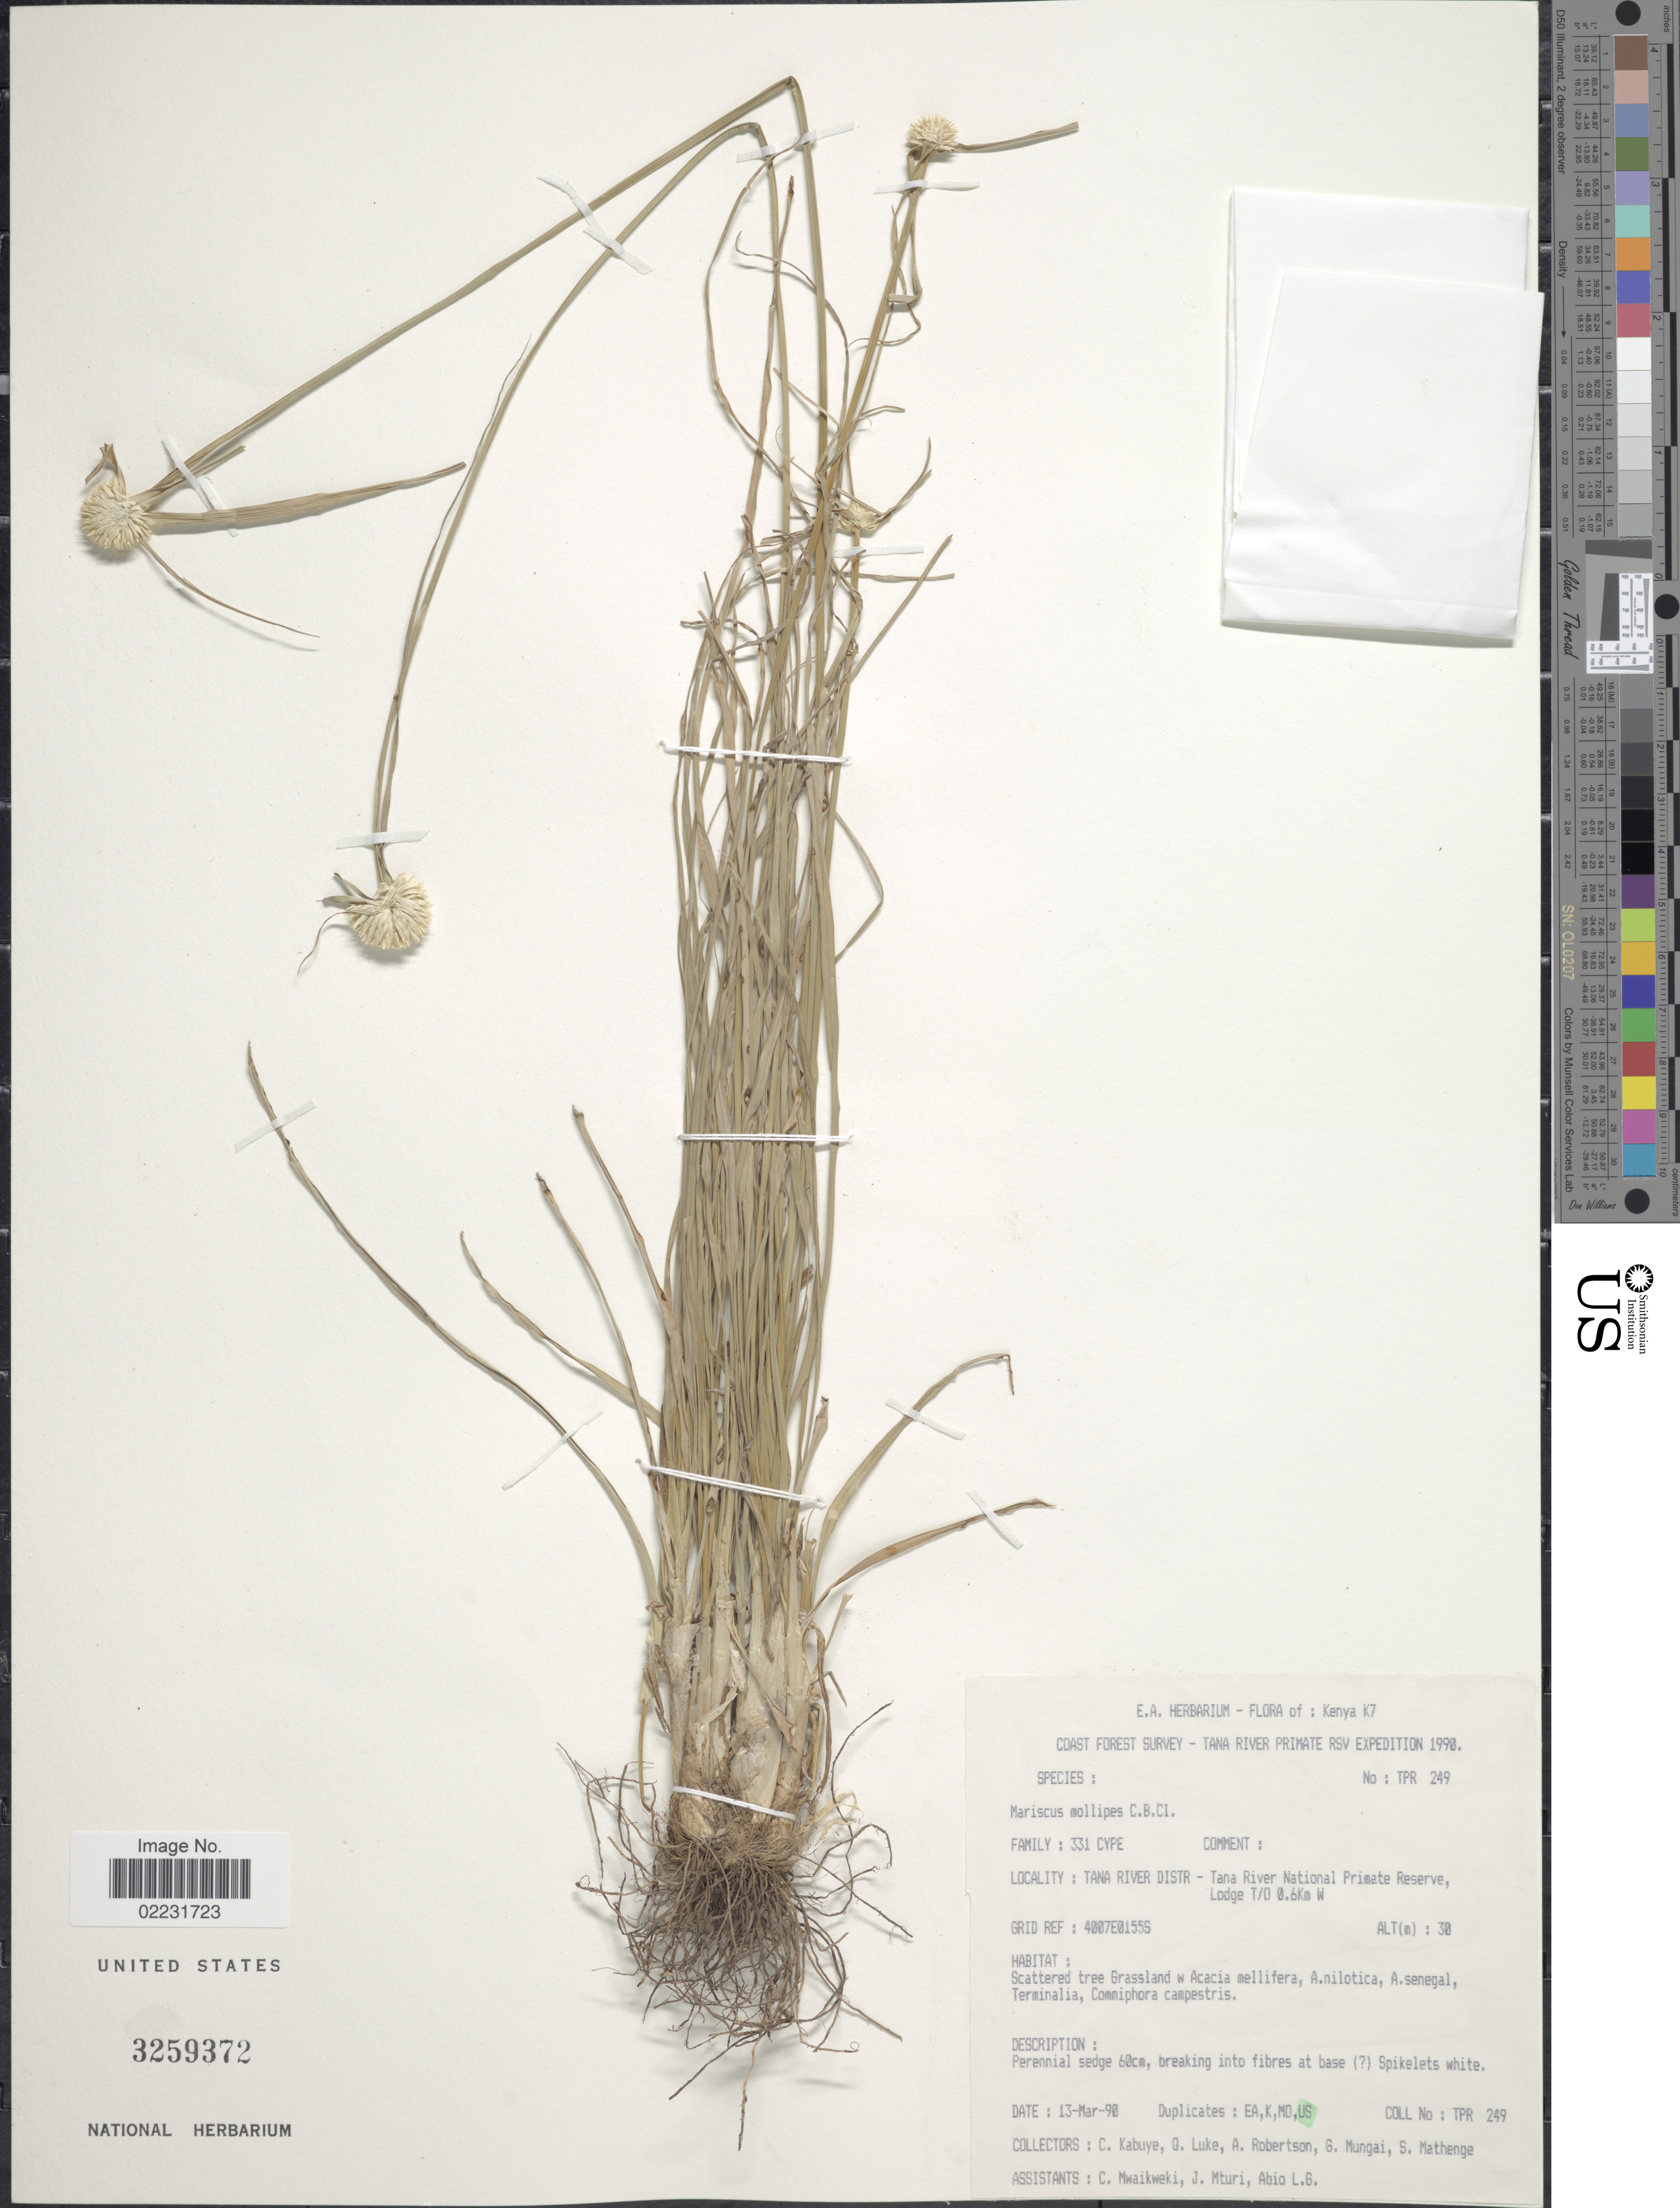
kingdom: Plantae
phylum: Tracheophyta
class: Liliopsida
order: Poales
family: Cyperaceae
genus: Cyperus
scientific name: Cyperus mollipes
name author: (C.B. Clarke) K. Schum.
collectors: C. Kabuye, Q. Luke, A. Robertson, G. Mungai & et al.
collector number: TPR249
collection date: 1990-03-13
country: Kenya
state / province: Tana River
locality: Keny K7, Coast Forest, Tana River Distr, Tana River National Primate Reserve, Lodge T/O 0.6 km W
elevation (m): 30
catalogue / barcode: US 3259372